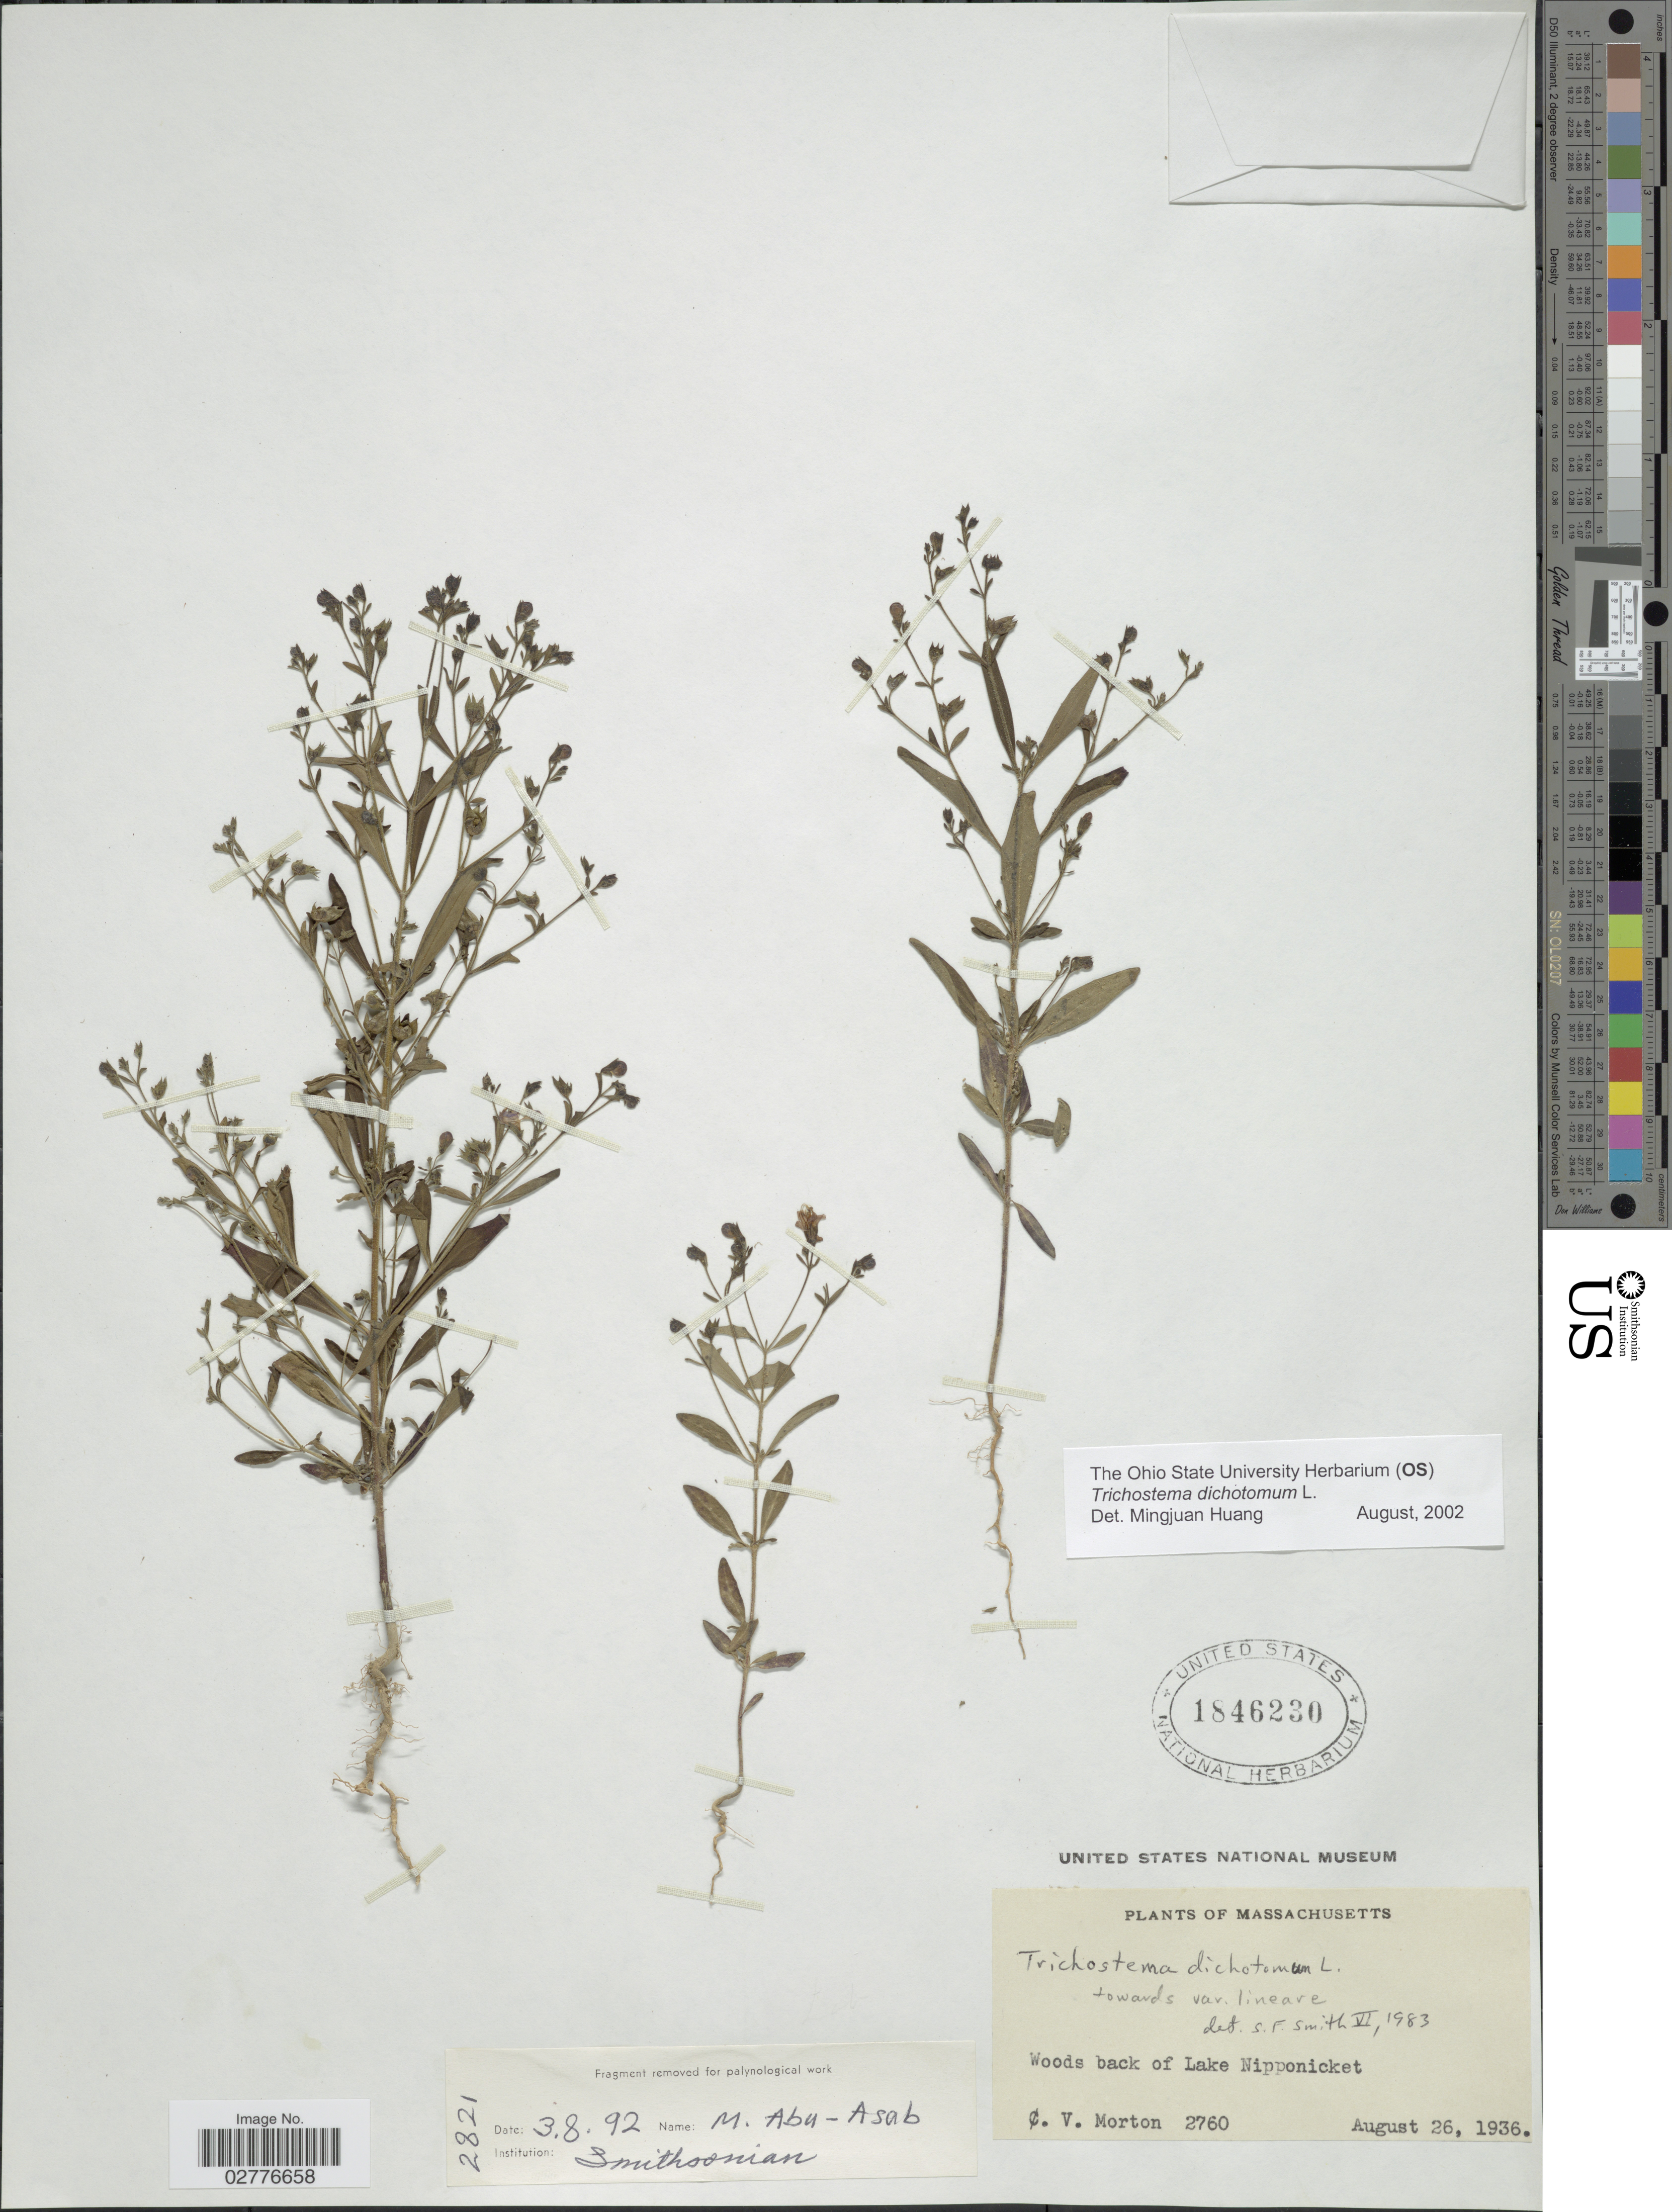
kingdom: Plantae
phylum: Tracheophyta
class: Magnoliopsida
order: Lamiales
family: Lamiaceae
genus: Trichostema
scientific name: Trichostema dichotomum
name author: L.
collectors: C. V. Morton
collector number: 2760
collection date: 1936-08-26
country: United States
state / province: Massachusetts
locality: Woods back of Lake Nipponicket.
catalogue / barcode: US 1846230